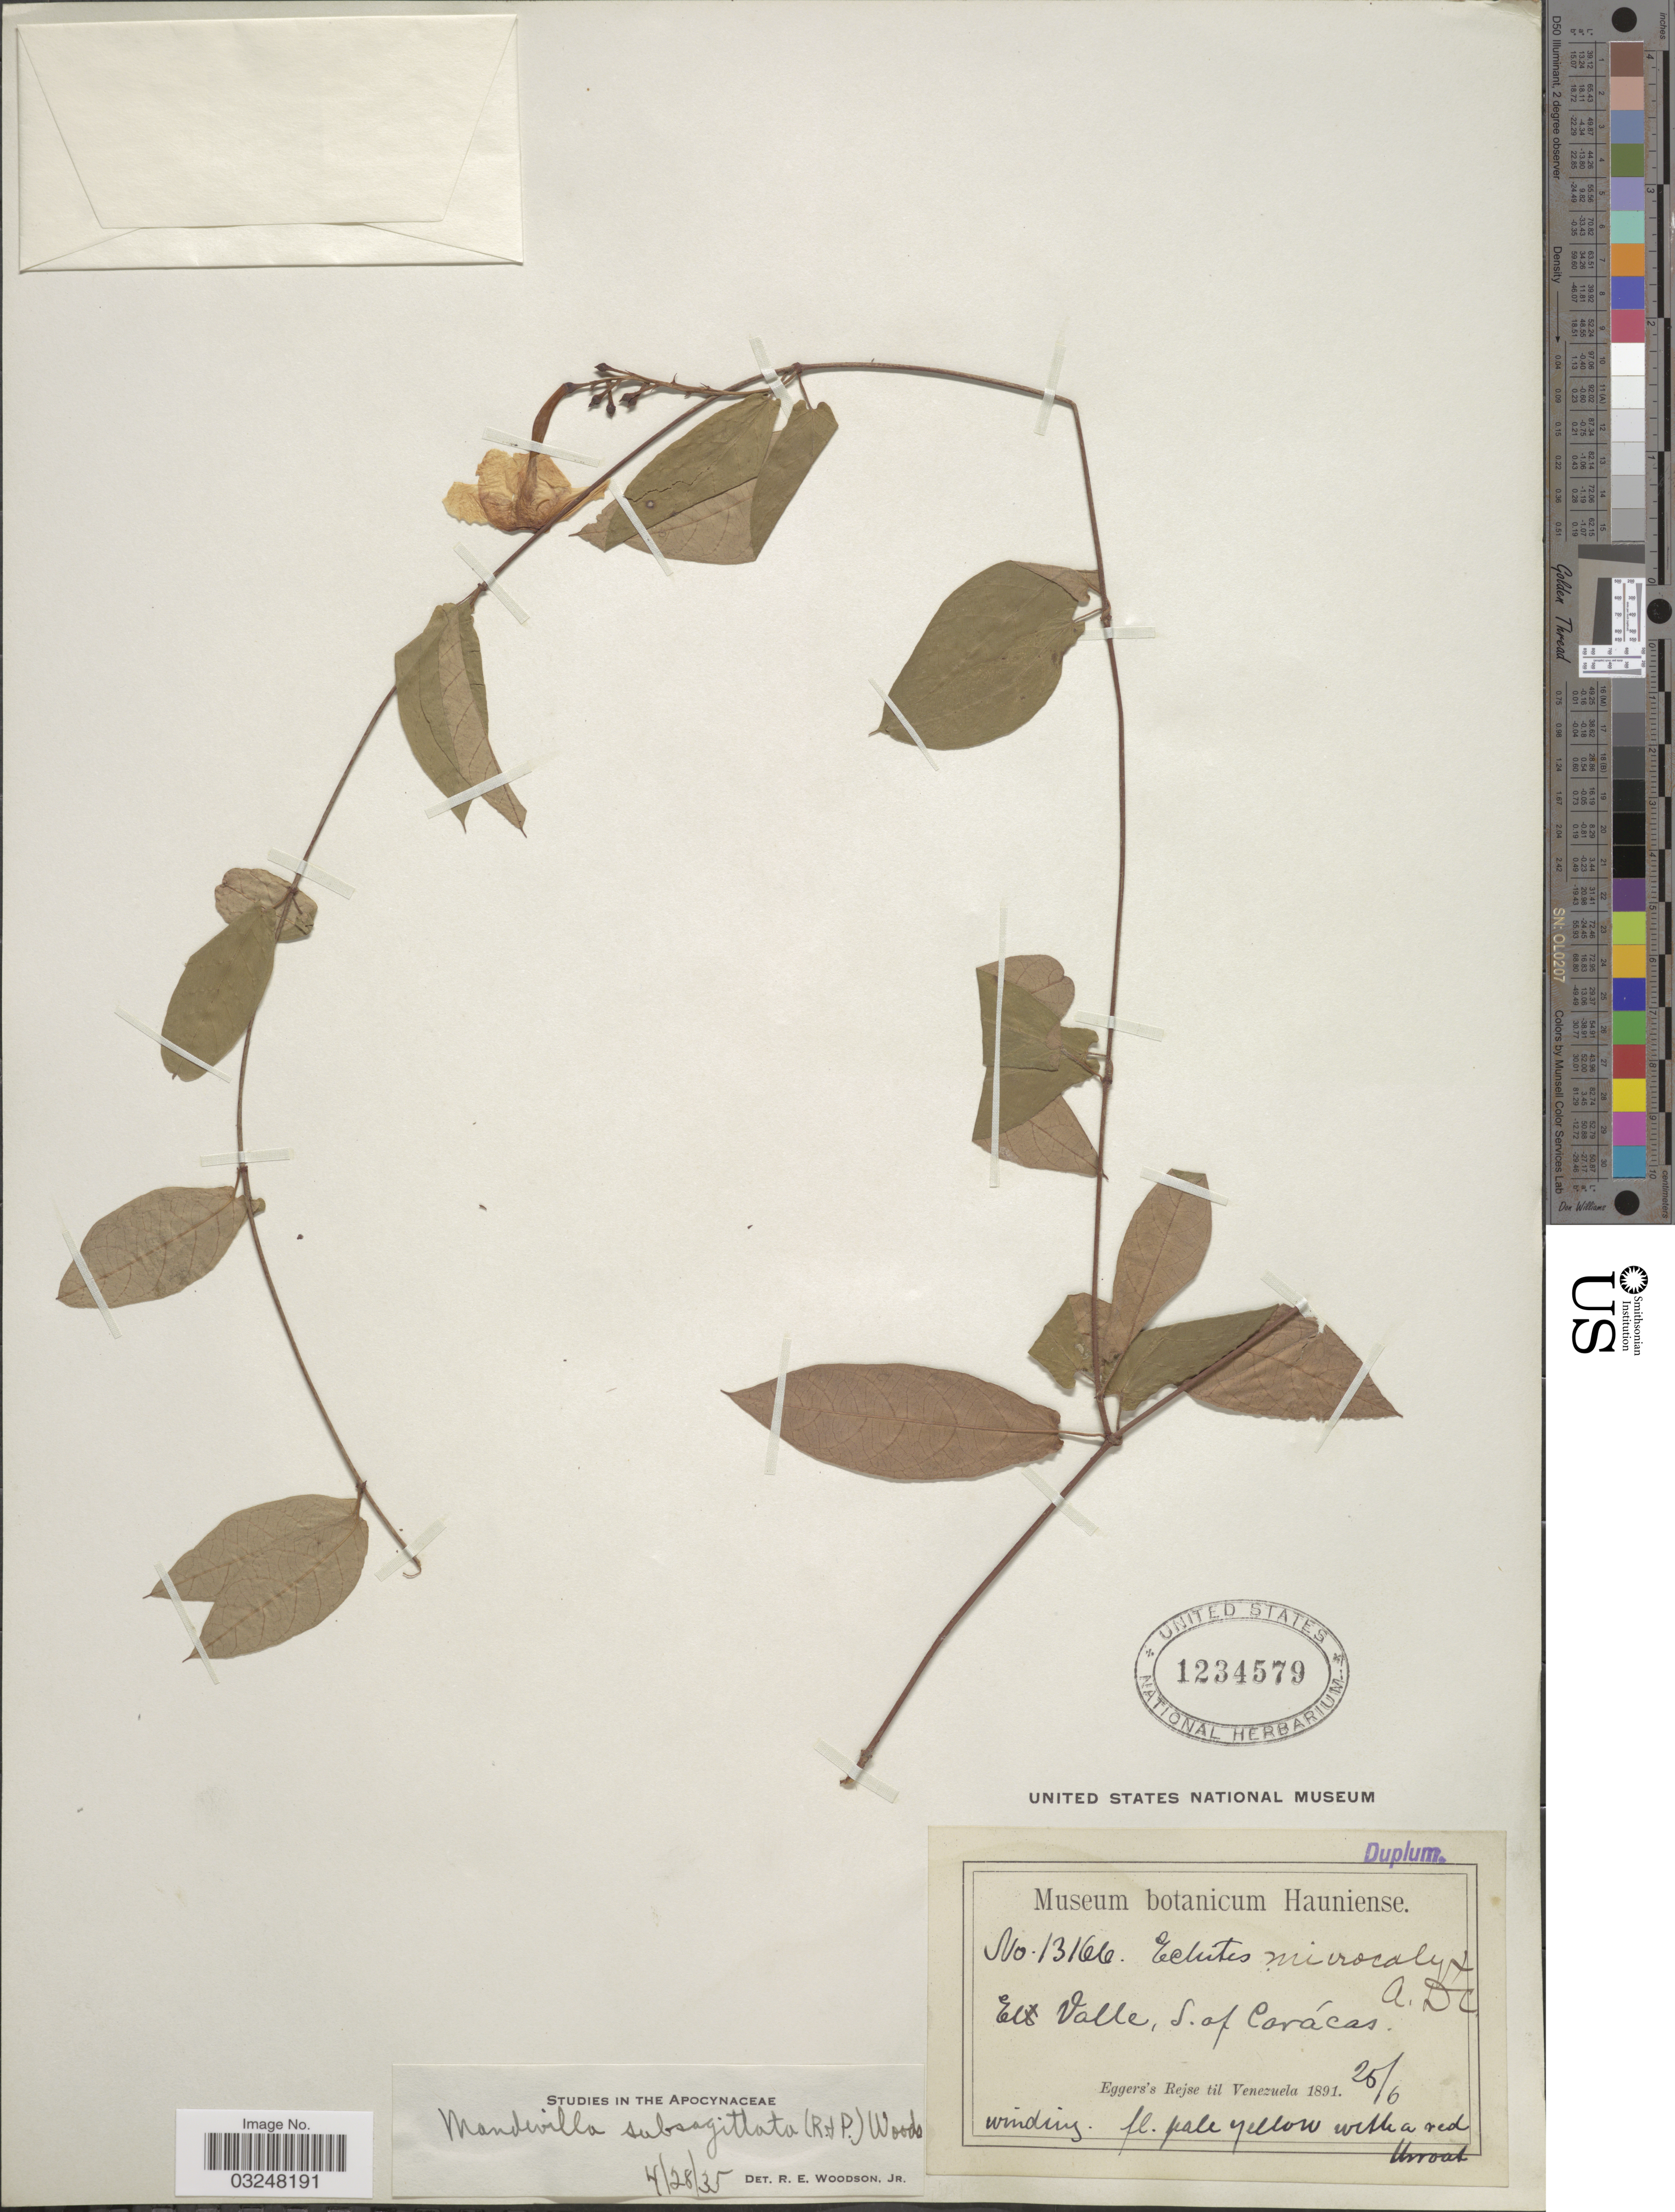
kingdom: Plantae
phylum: Tracheophyta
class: Magnoliopsida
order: Gentianales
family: Apocynaceae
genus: Mandevilla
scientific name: Mandevilla subsagittata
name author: (Ruiz & Pav.) Woodson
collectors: -. Eggers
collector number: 13166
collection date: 1891-06-25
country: Venezuela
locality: El Valle, S. of Carácas.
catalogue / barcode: US 1234579